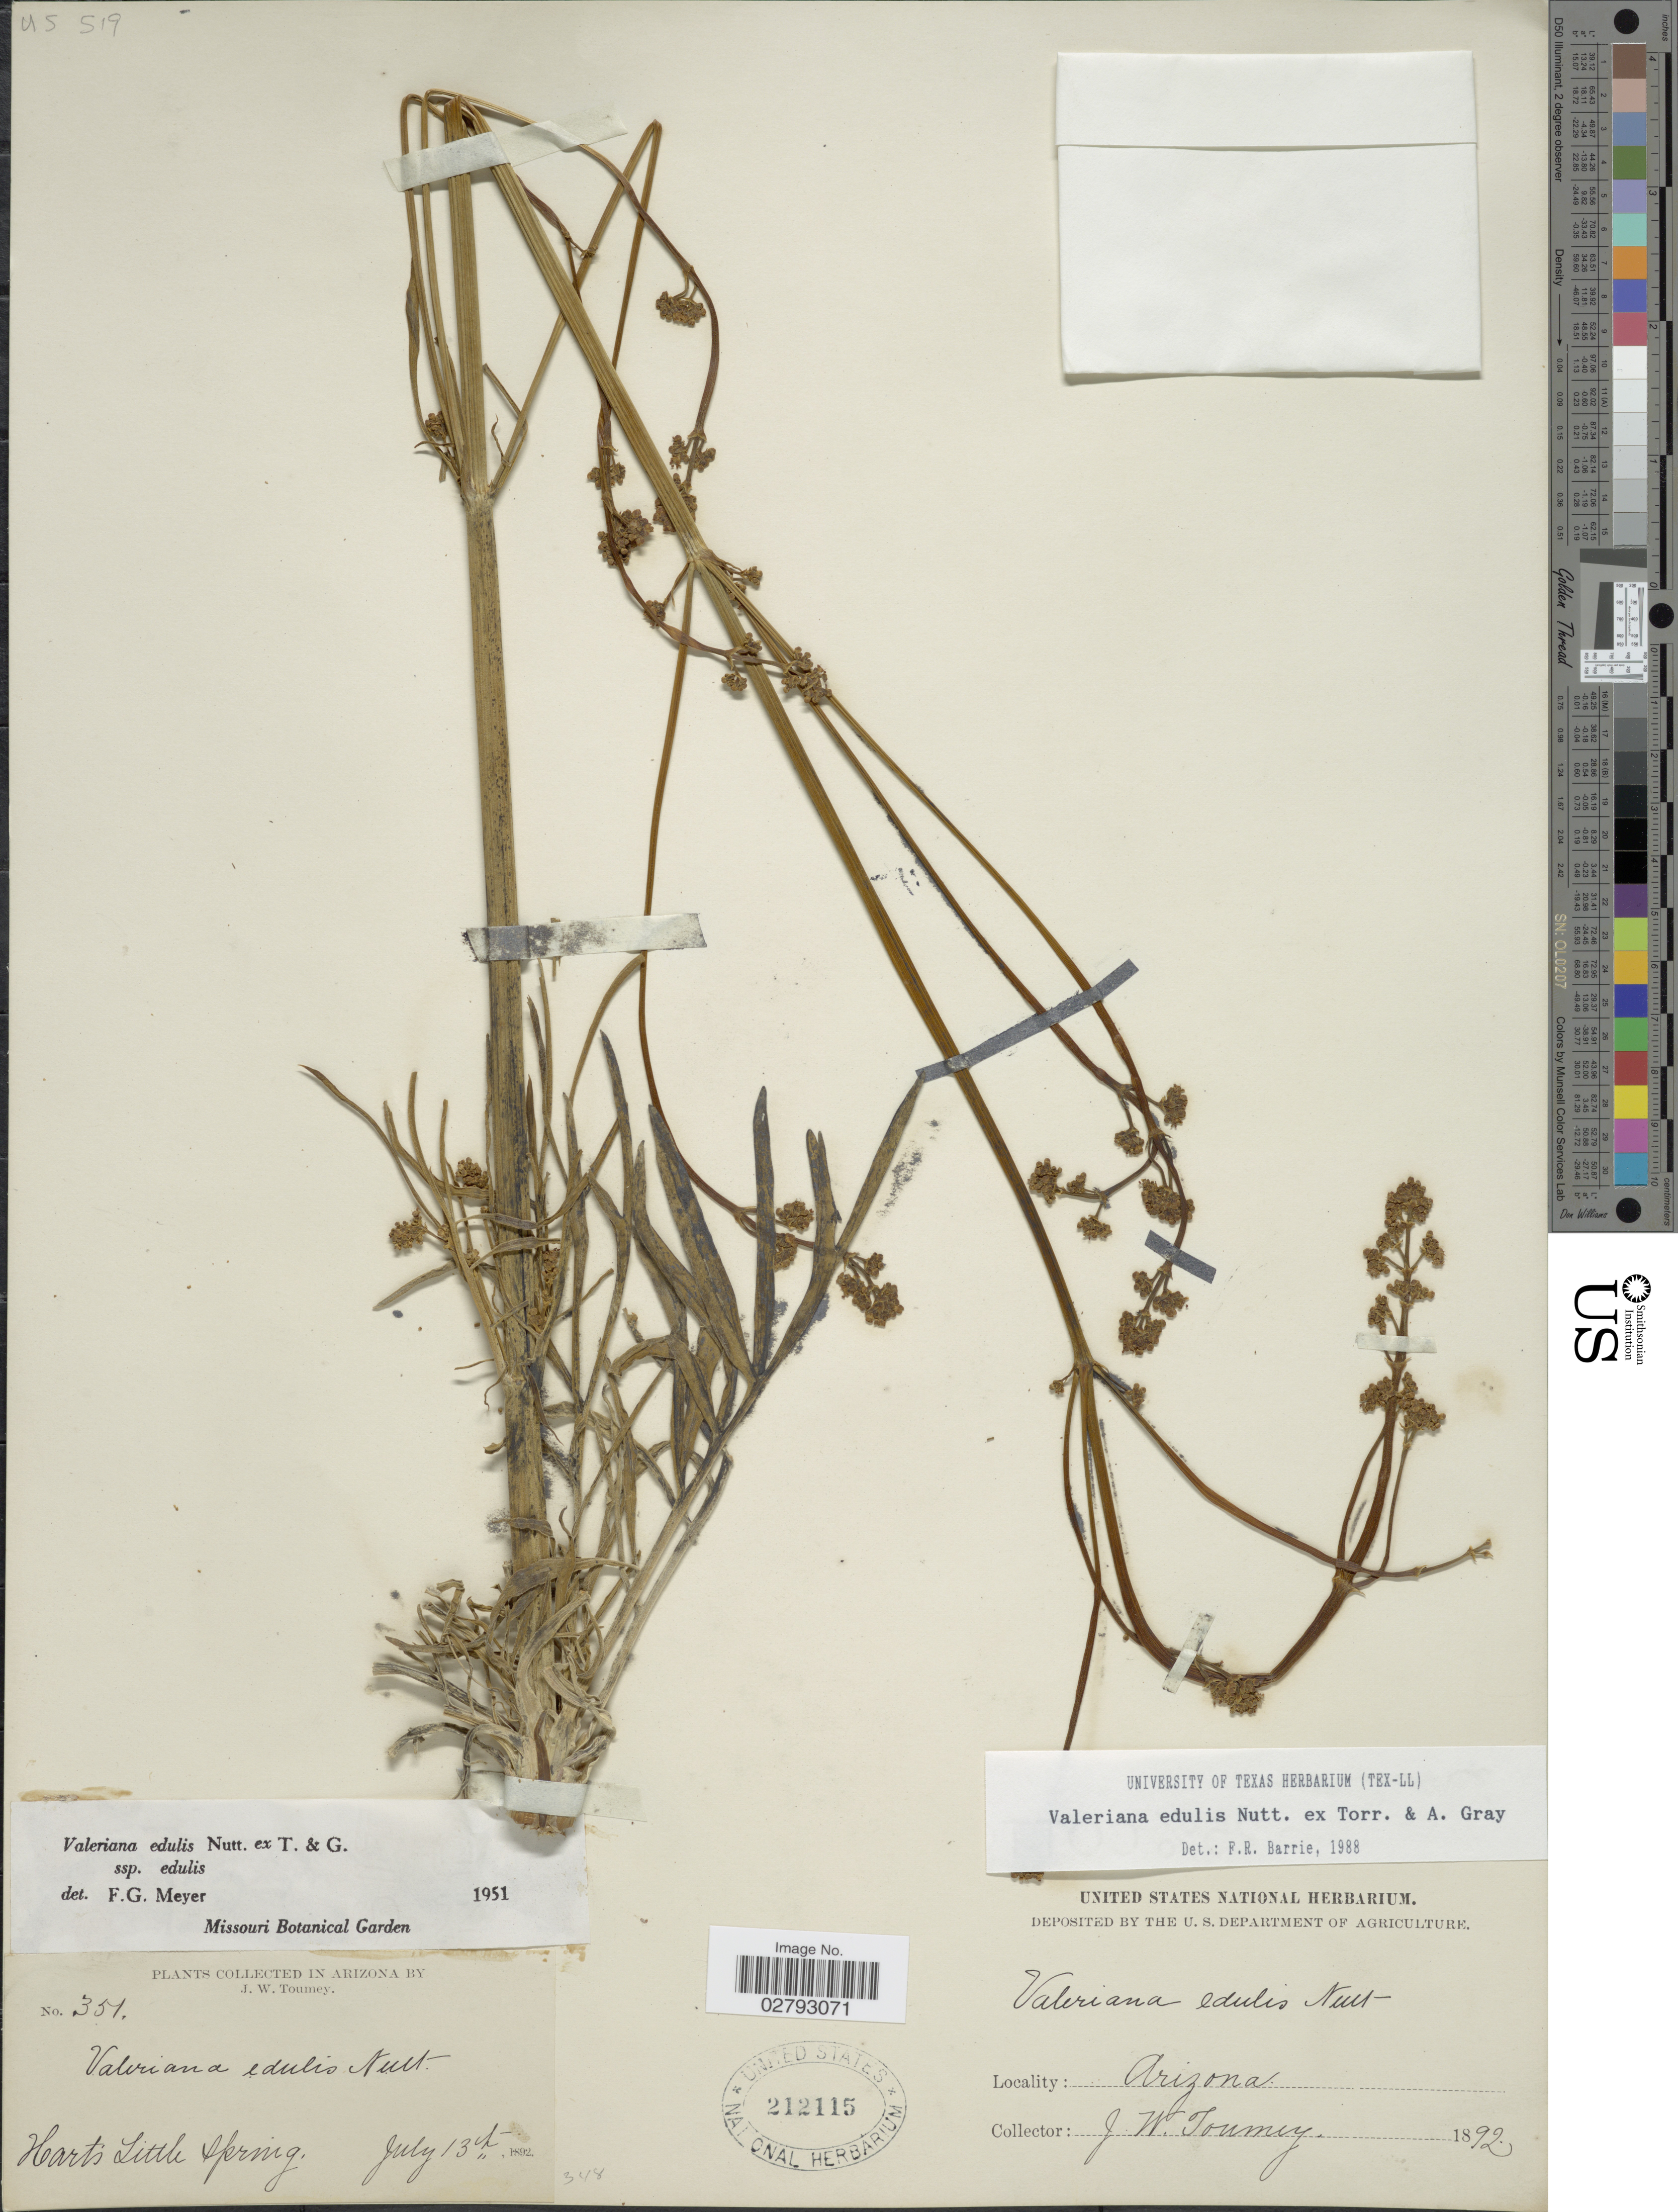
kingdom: Plantae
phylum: Tracheophyta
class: Magnoliopsida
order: Dipsacales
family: Caprifoliaceae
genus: Valeriana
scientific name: Valeriana edulis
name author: Nutt.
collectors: J. W. Toumey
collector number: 351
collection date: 1892-07-13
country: United States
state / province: Arizona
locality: Hart's Little Spring.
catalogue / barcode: US 212115